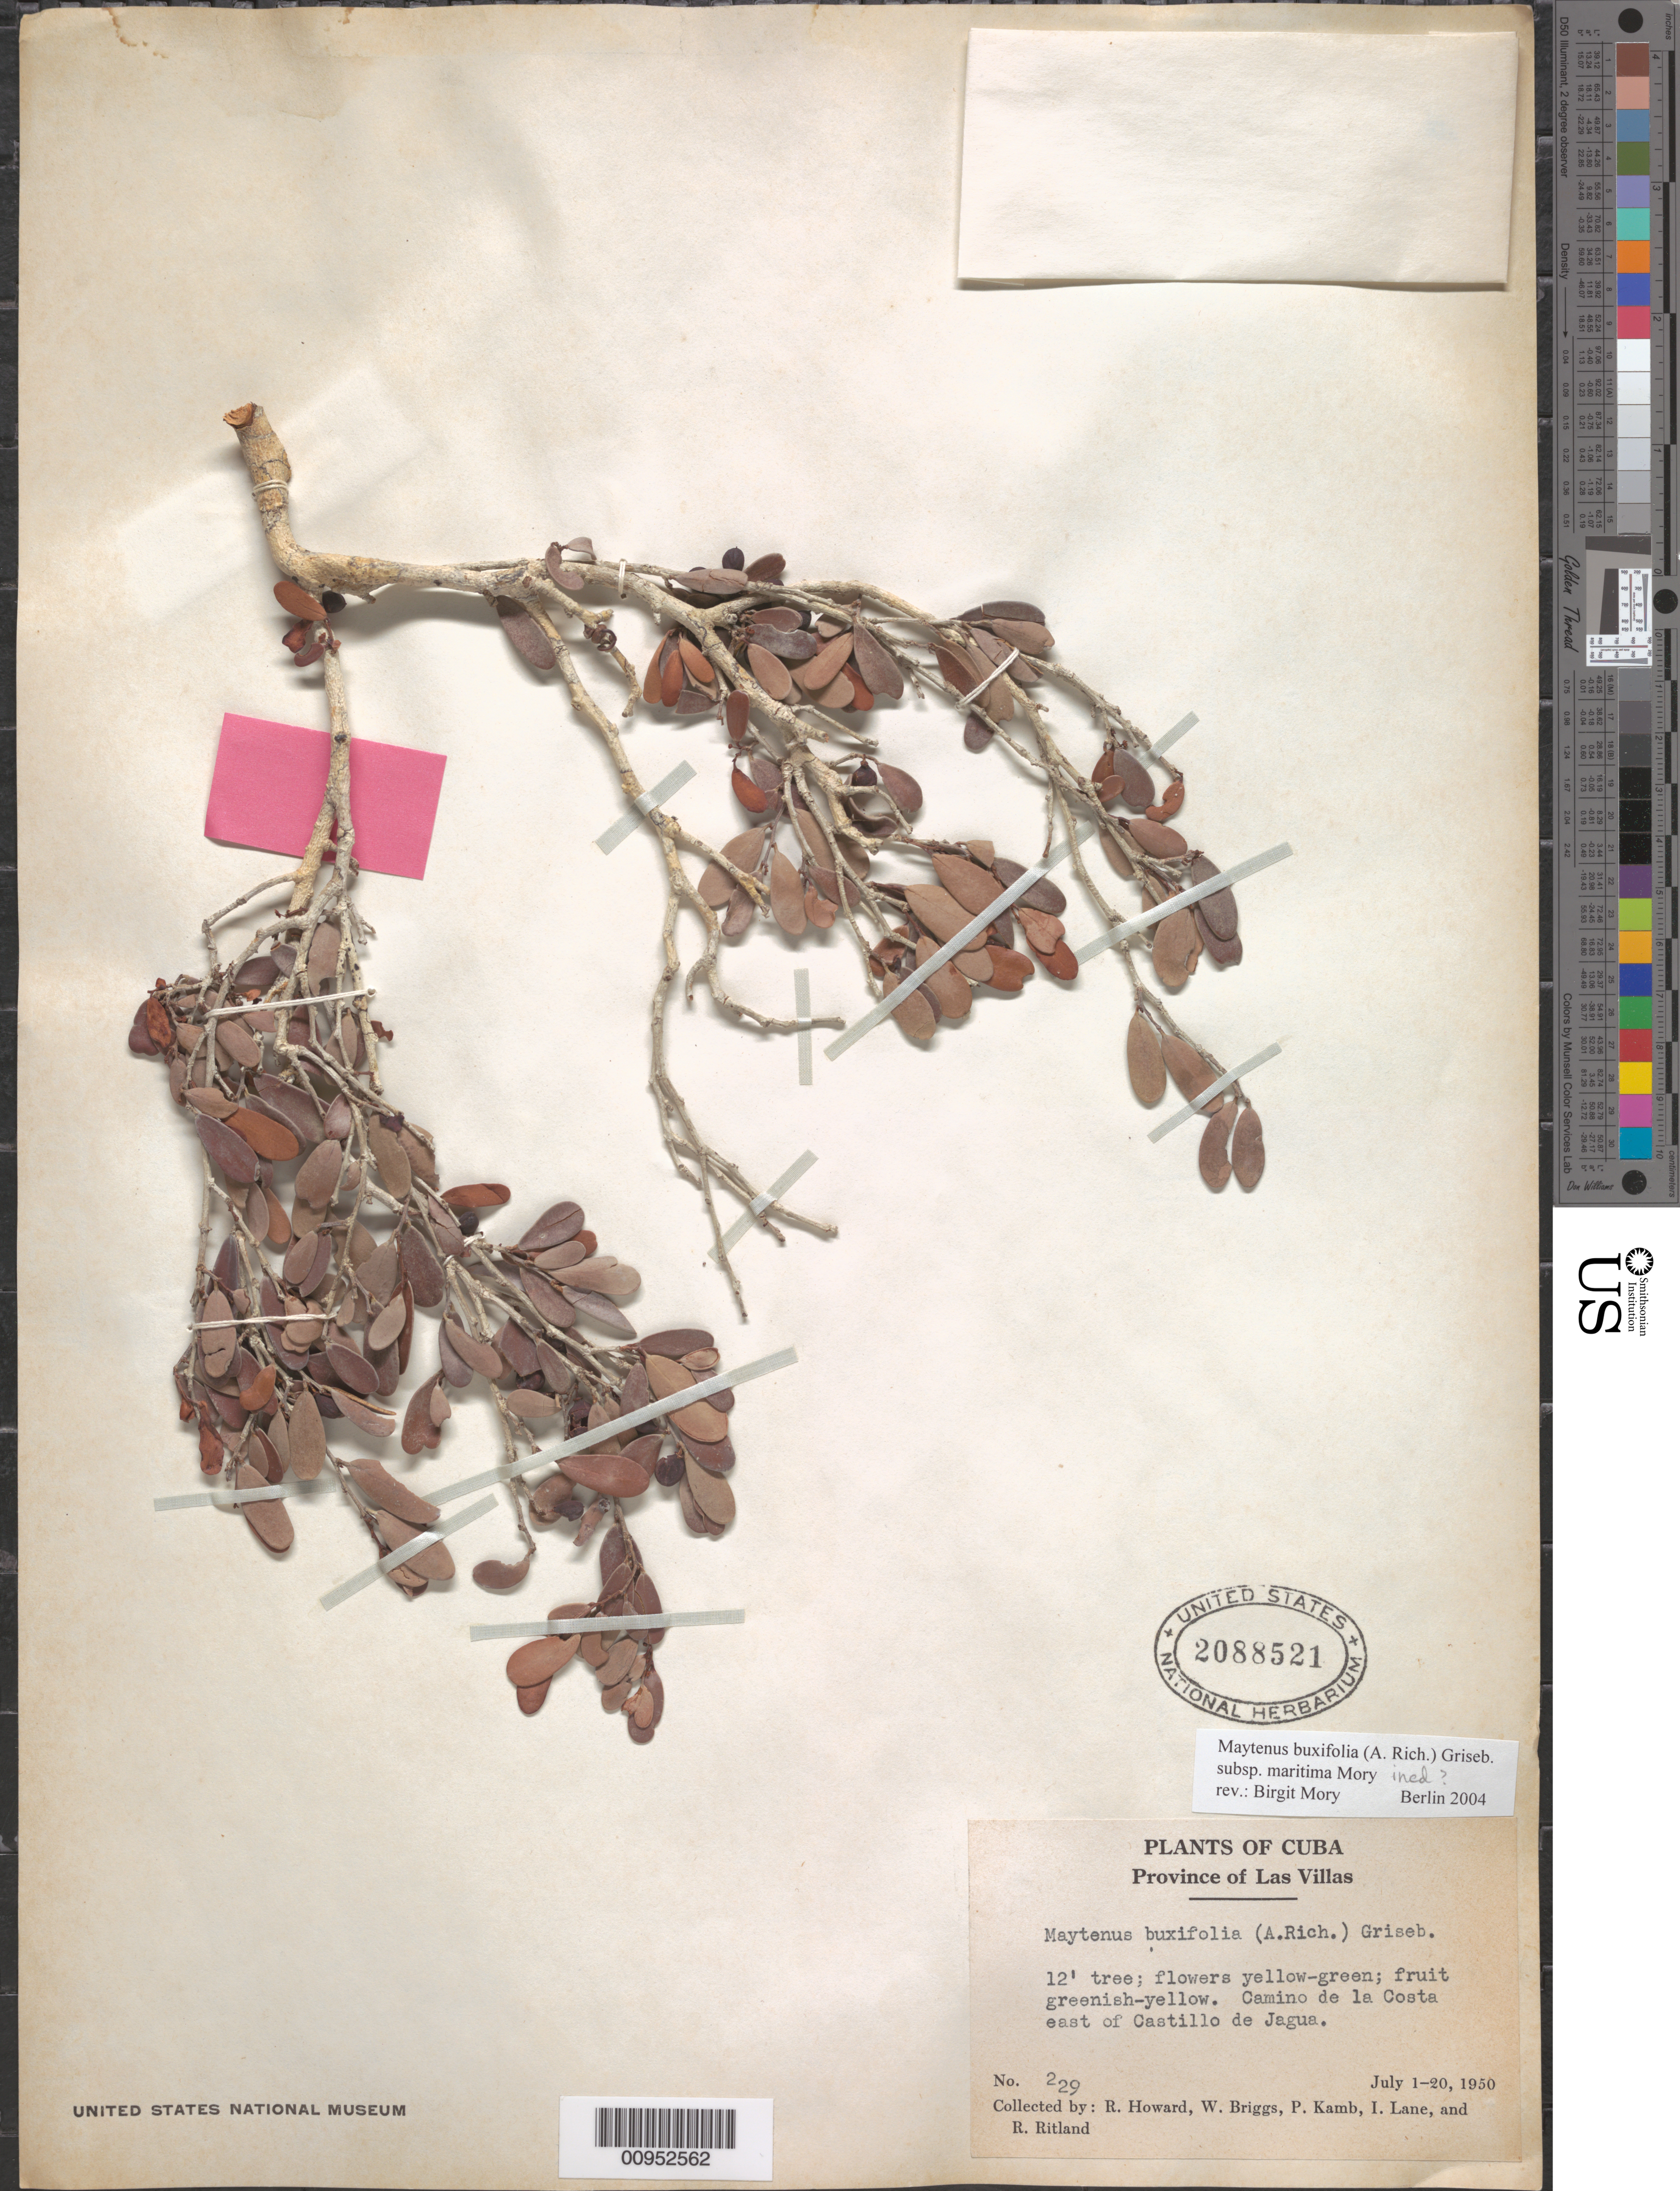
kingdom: Plantae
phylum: Tracheophyta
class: Magnoliopsida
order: Celastrales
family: Celastraceae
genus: Maytenus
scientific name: Maytenus buxifolia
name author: (A. Rich.) Griseb.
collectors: R. Howard, W. Briggs, P. Kamb, I. Lane & R. Ritland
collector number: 229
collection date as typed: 01 Jul 1950 to 20 Jul 1950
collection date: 1950-07-01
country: Cuba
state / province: Las Villas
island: Cuba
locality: Camino de la Costa east of Castillo de Jagua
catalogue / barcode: US 2088521